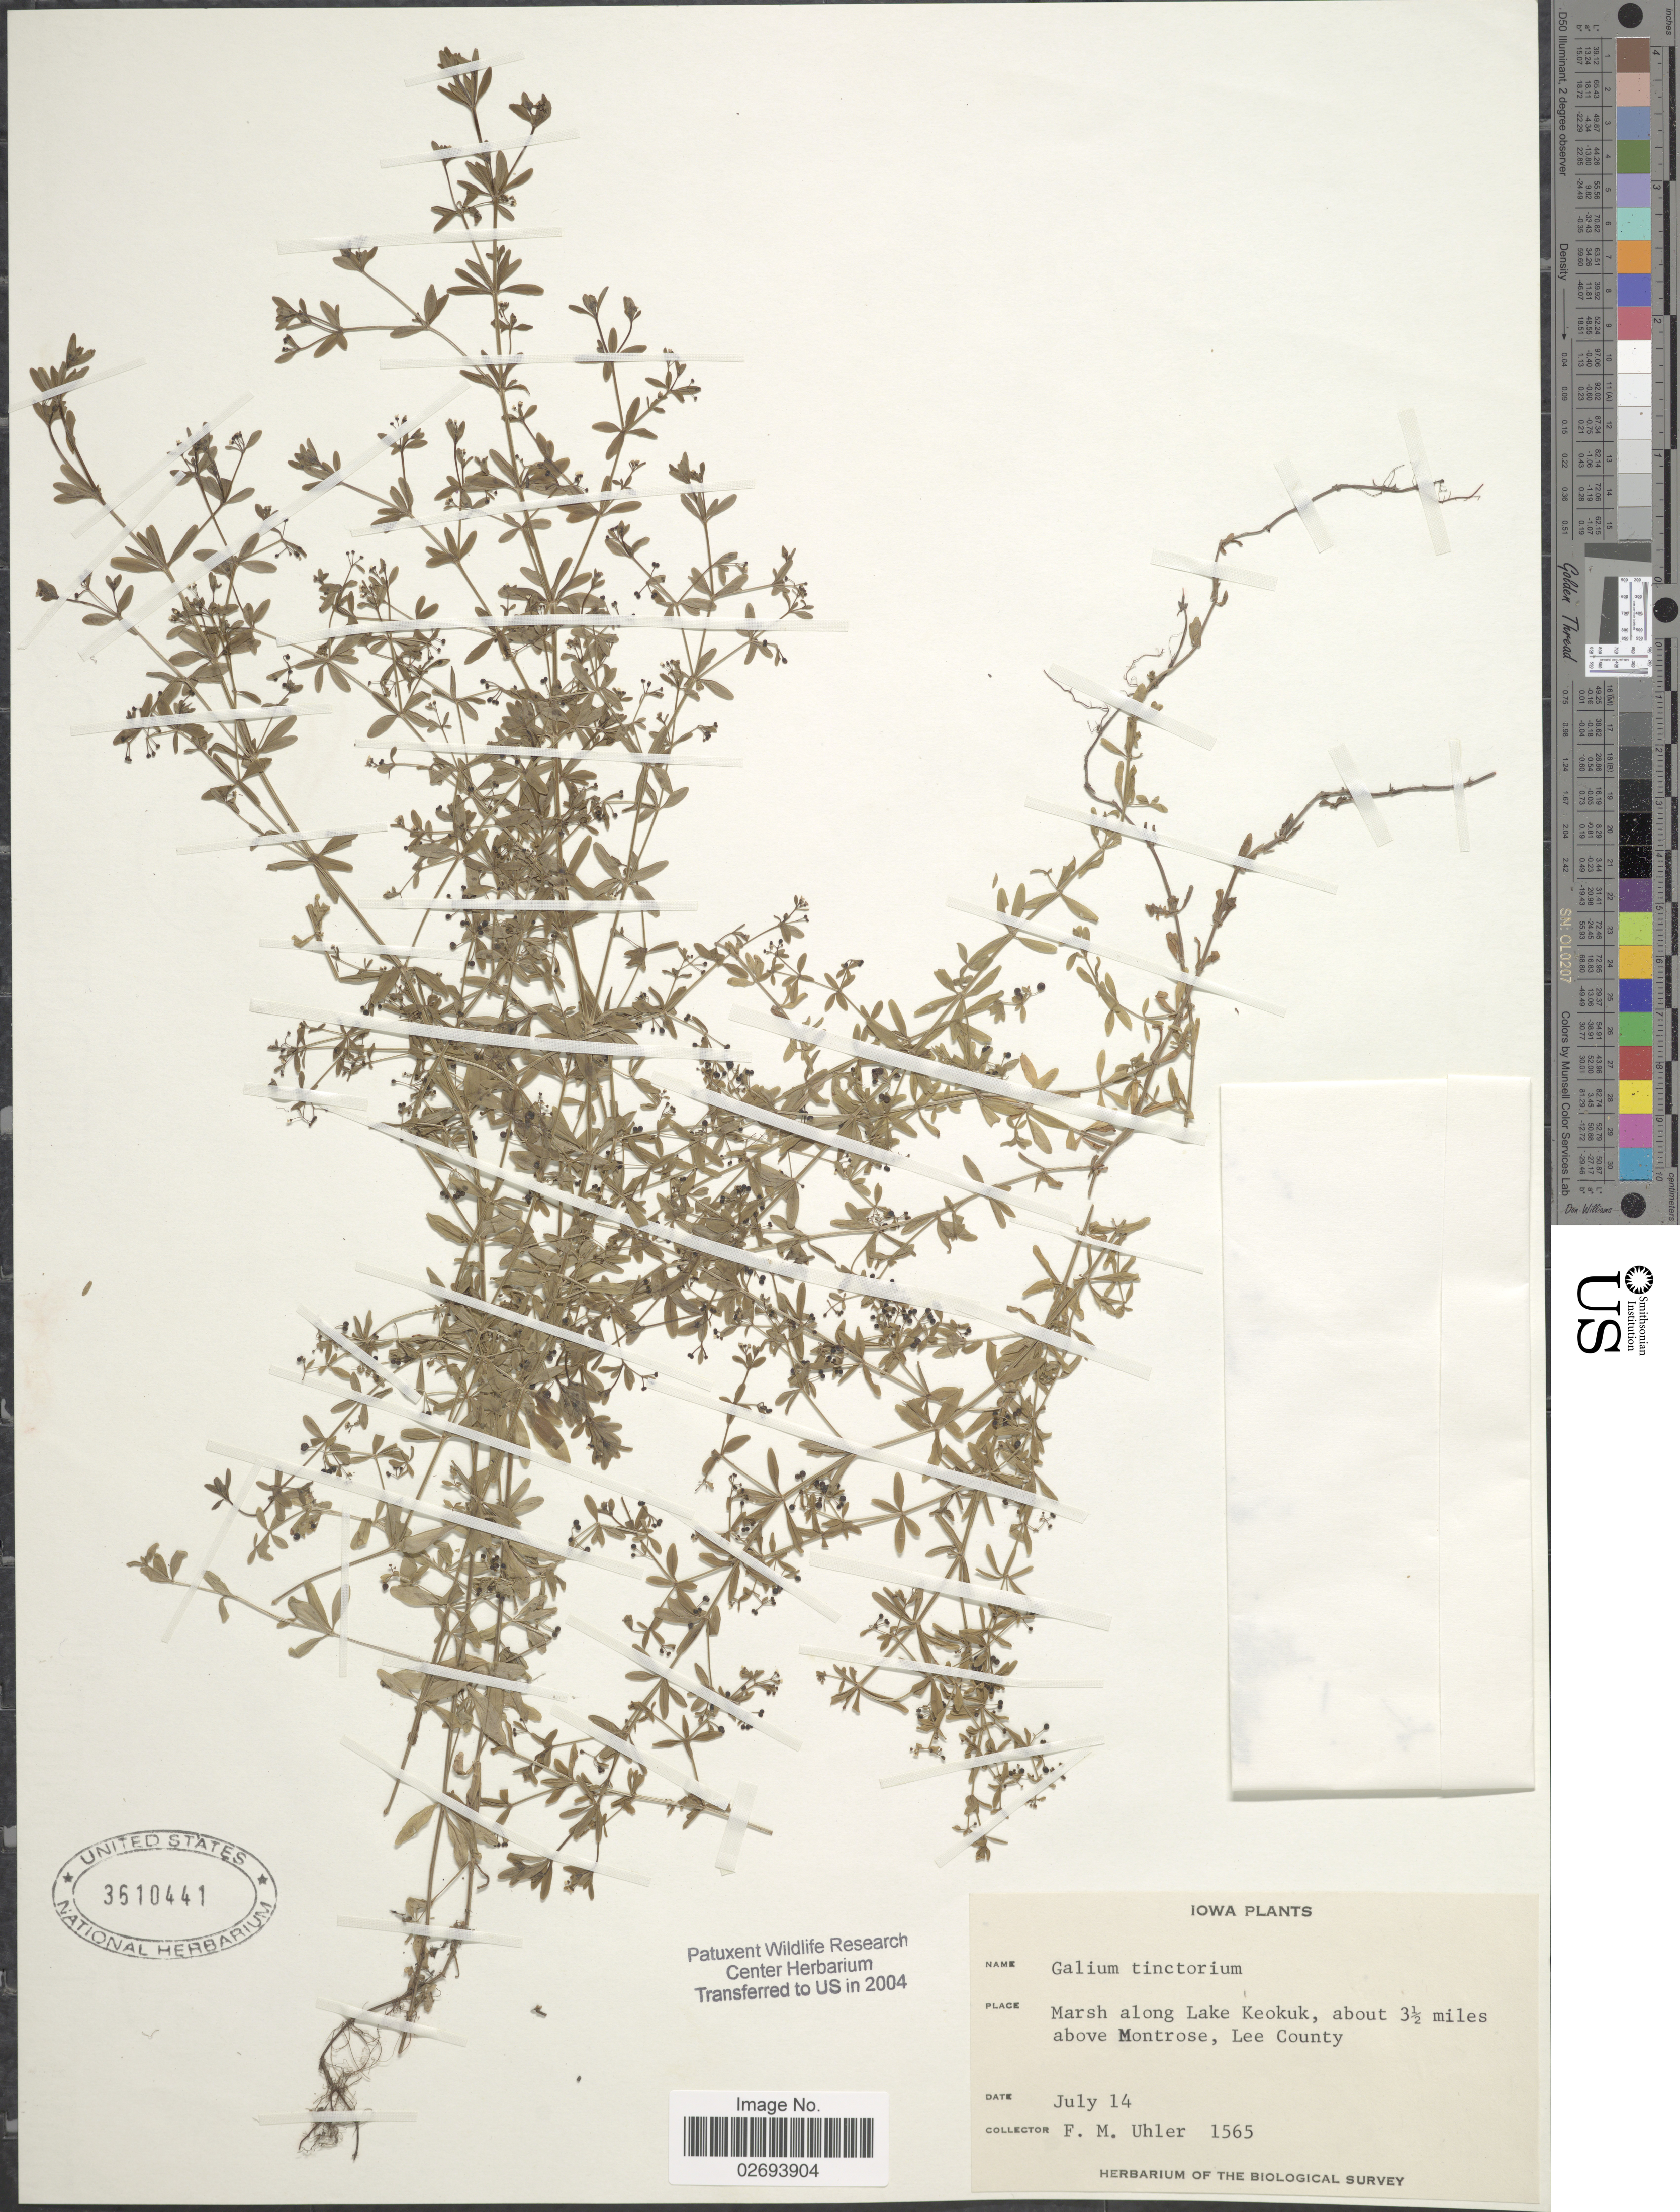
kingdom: Plantae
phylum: Tracheophyta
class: Magnoliopsida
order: Gentianales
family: Rubiaceae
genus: Galium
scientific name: Galium tinctorium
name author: (L.) Scop.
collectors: F. M. Uhler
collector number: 1565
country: United States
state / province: Iowa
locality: Marsh along Lake Keokuk, about 3½ miles above Montrose, Lee County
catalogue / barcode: US 3610441